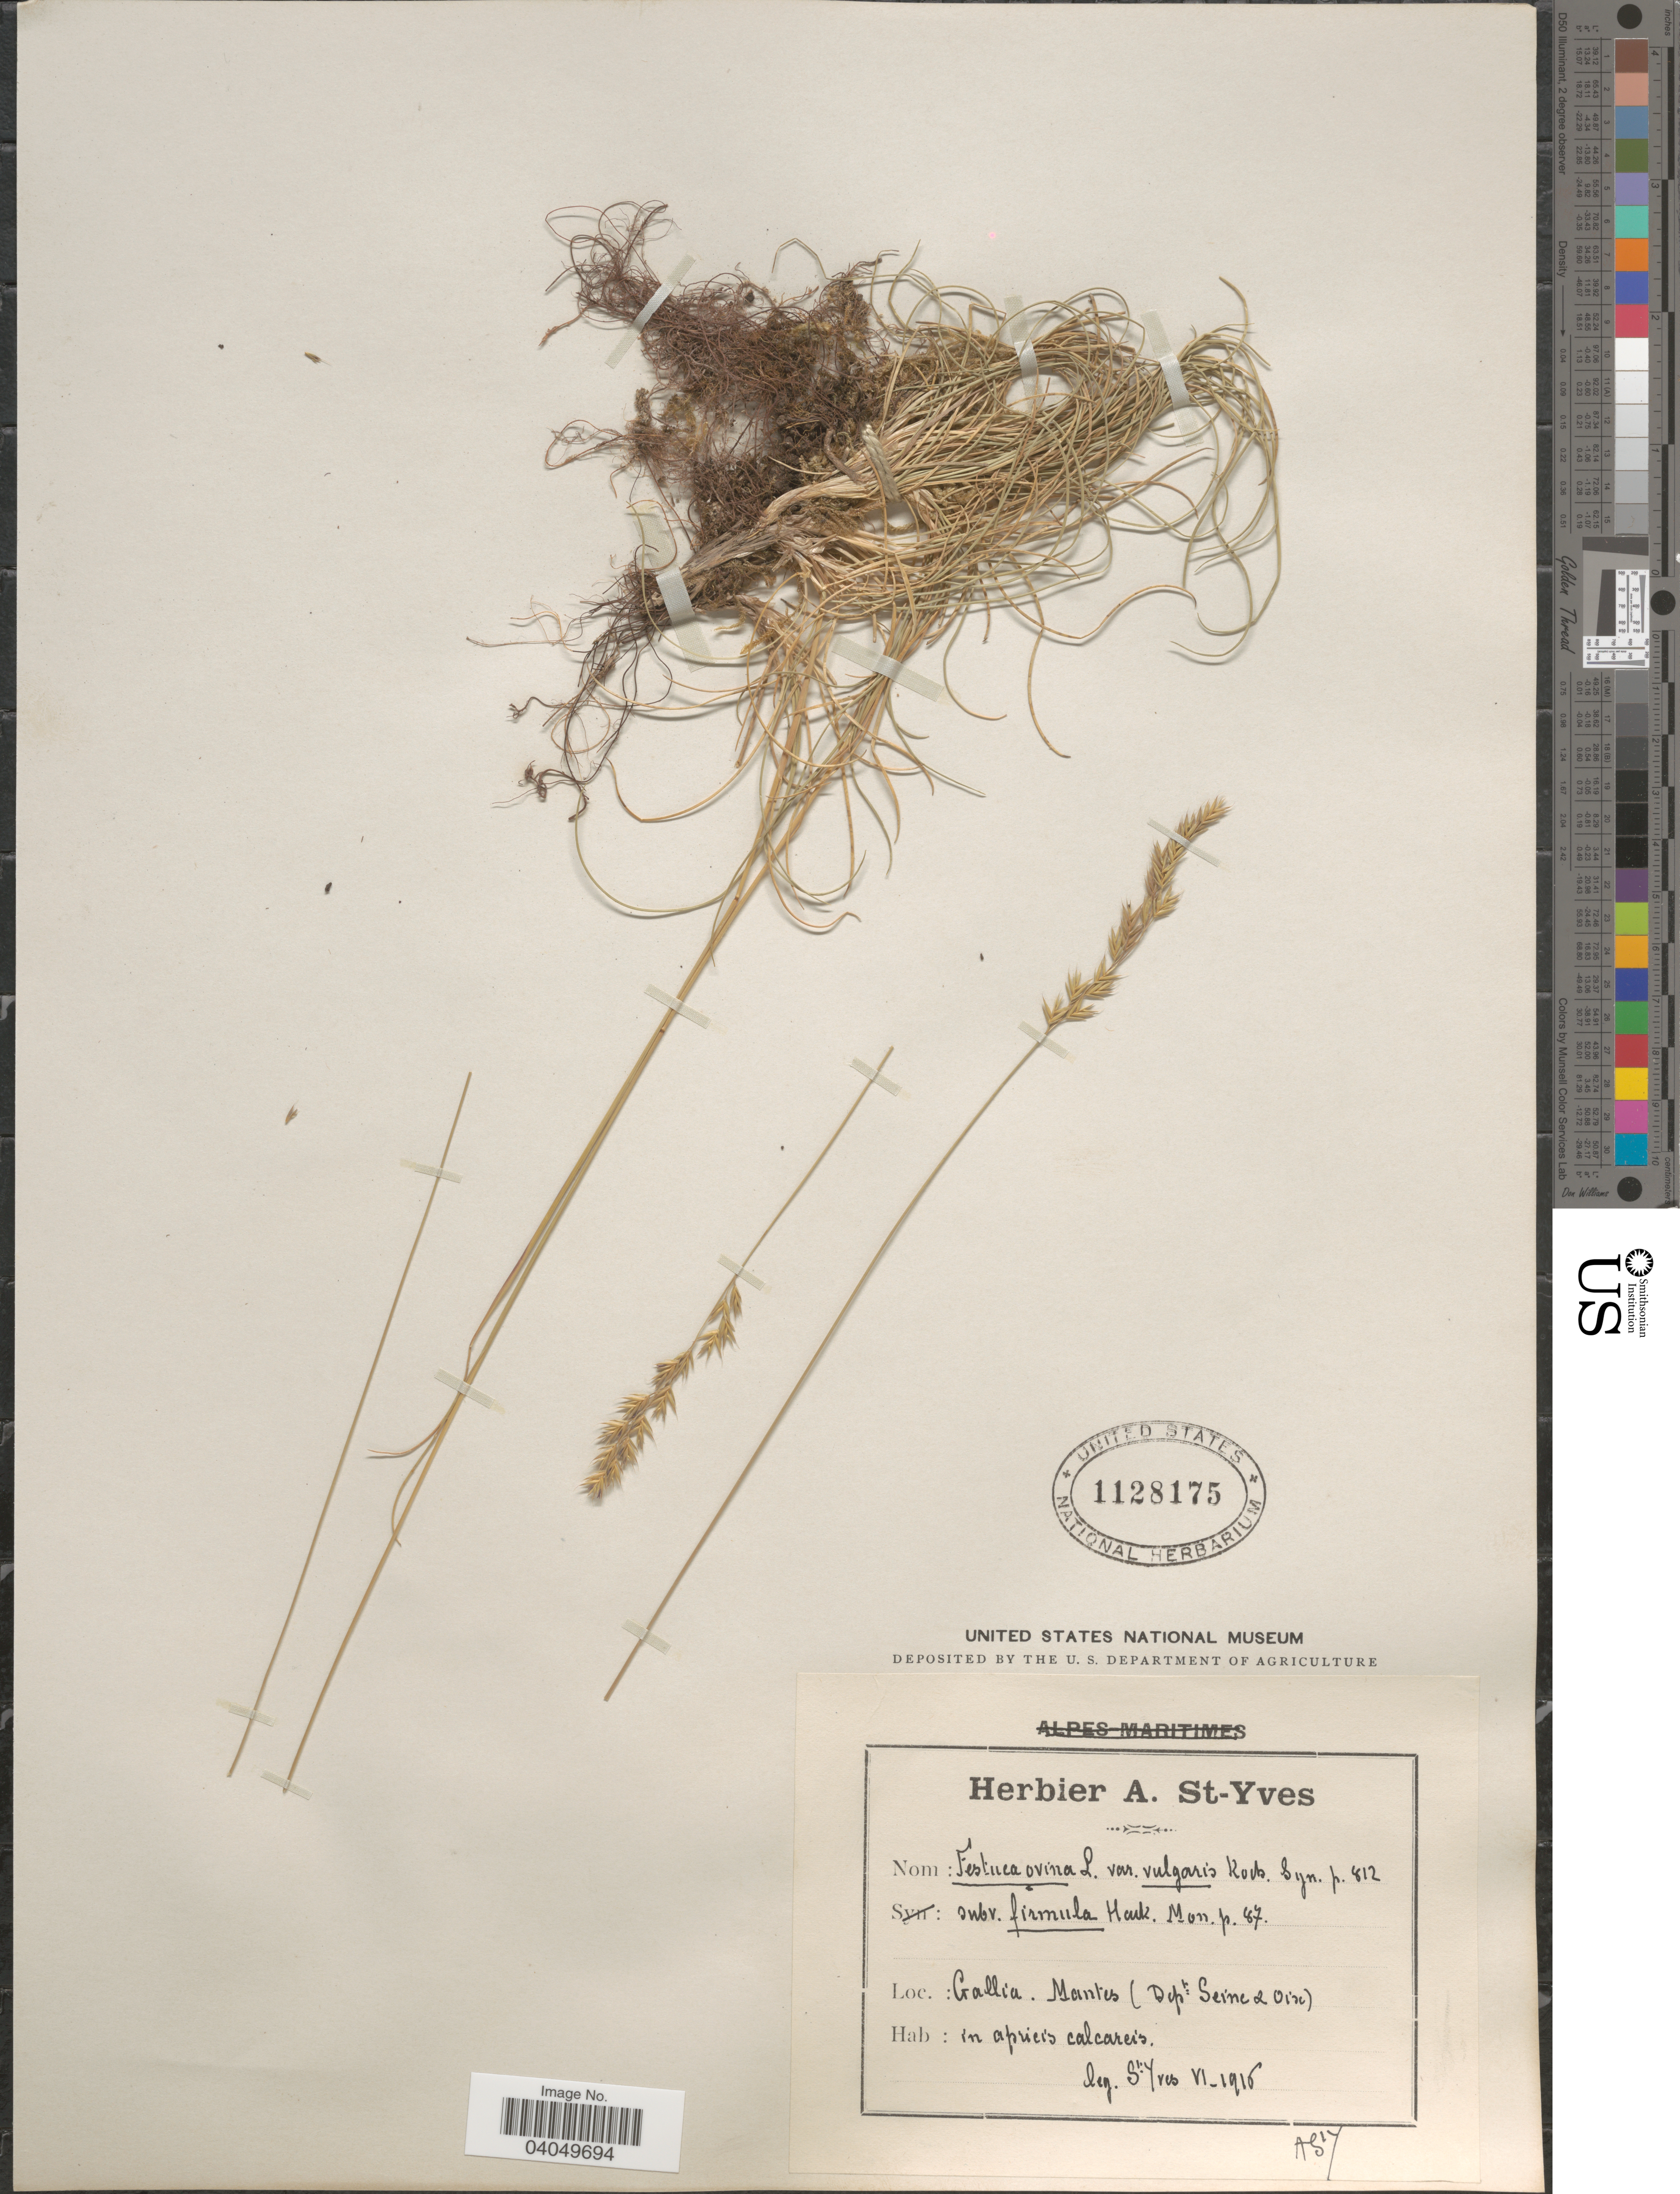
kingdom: Plantae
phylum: Tracheophyta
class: Liliopsida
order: Poales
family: Poaceae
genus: Festuca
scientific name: Festuca ovina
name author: L.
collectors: A. Saint-Yves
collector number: AS17?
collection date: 1916-06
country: France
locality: Gallia. Mantes (Dept. Seine & Oise).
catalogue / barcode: US 1128175